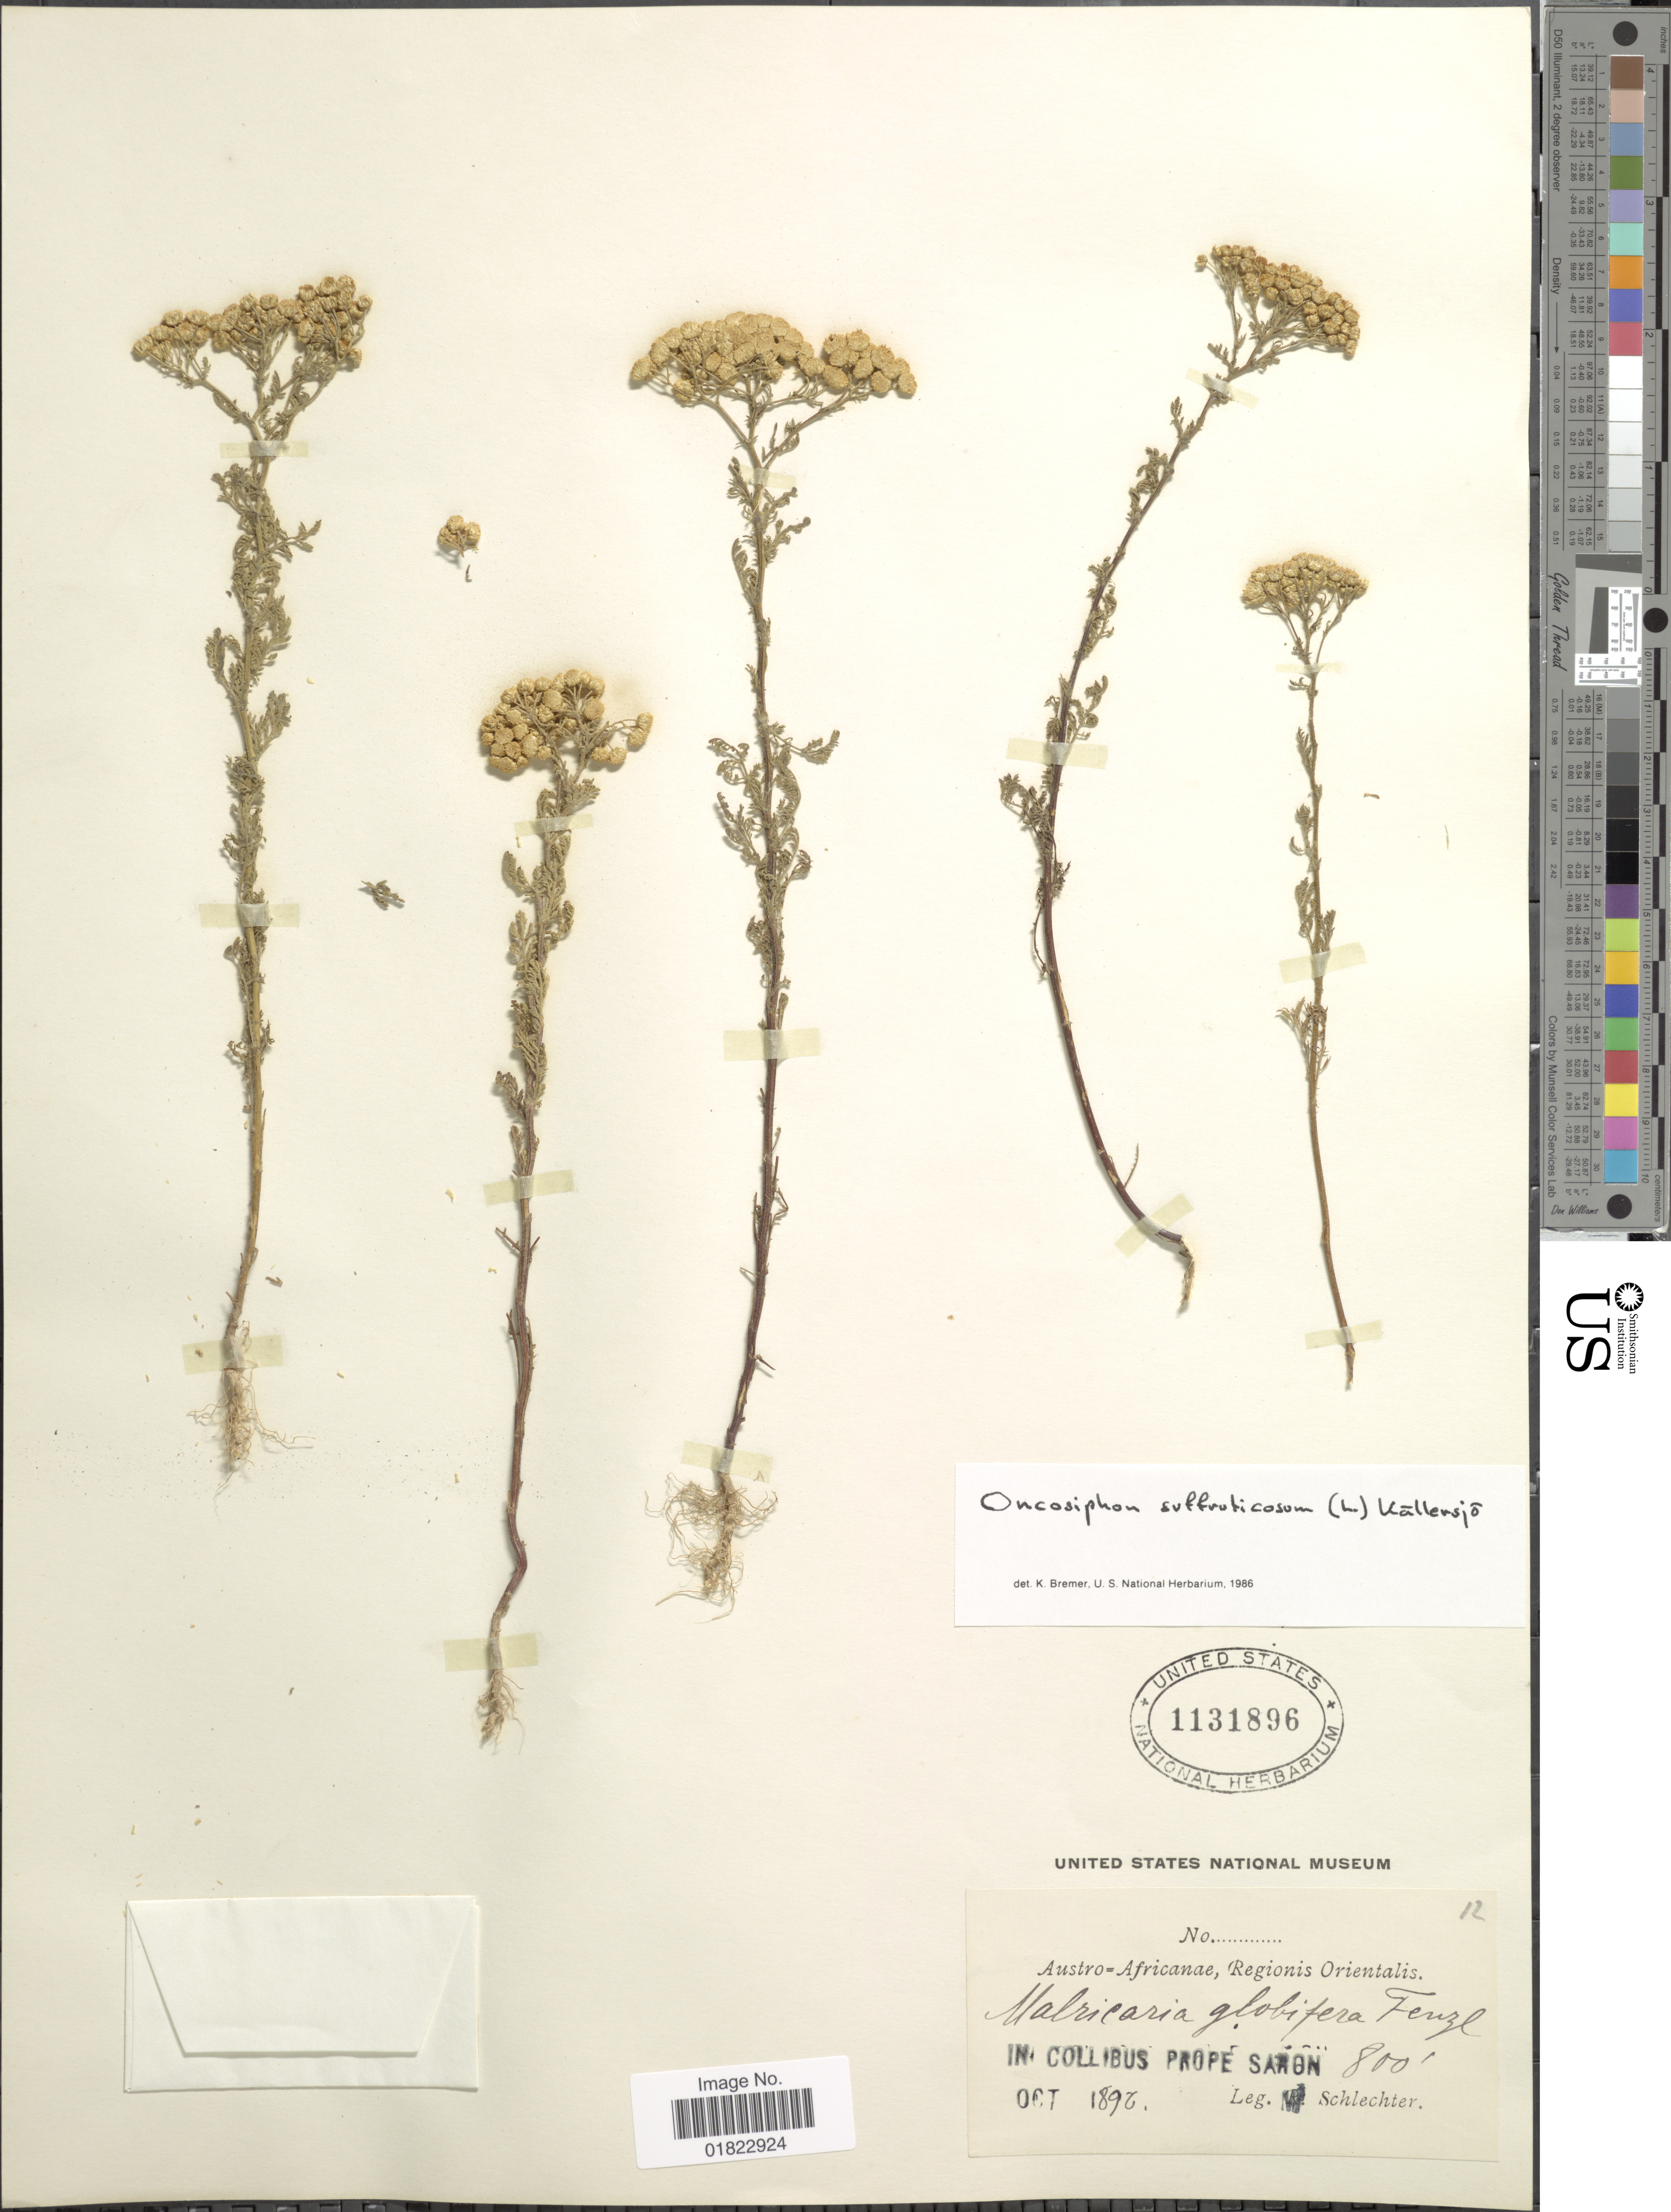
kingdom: Plantae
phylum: Tracheophyta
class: Magnoliopsida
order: Asterales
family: Asteraceae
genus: Oncosiphon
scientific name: Oncosiphon suffruticosum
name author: (L.) Källersjö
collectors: F. R. R. Schlechter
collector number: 12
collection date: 1896-10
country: South Africa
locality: Austro = Africanae, Regionis Orientalis, In collibus prope Saron.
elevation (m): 244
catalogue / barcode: US 1131896